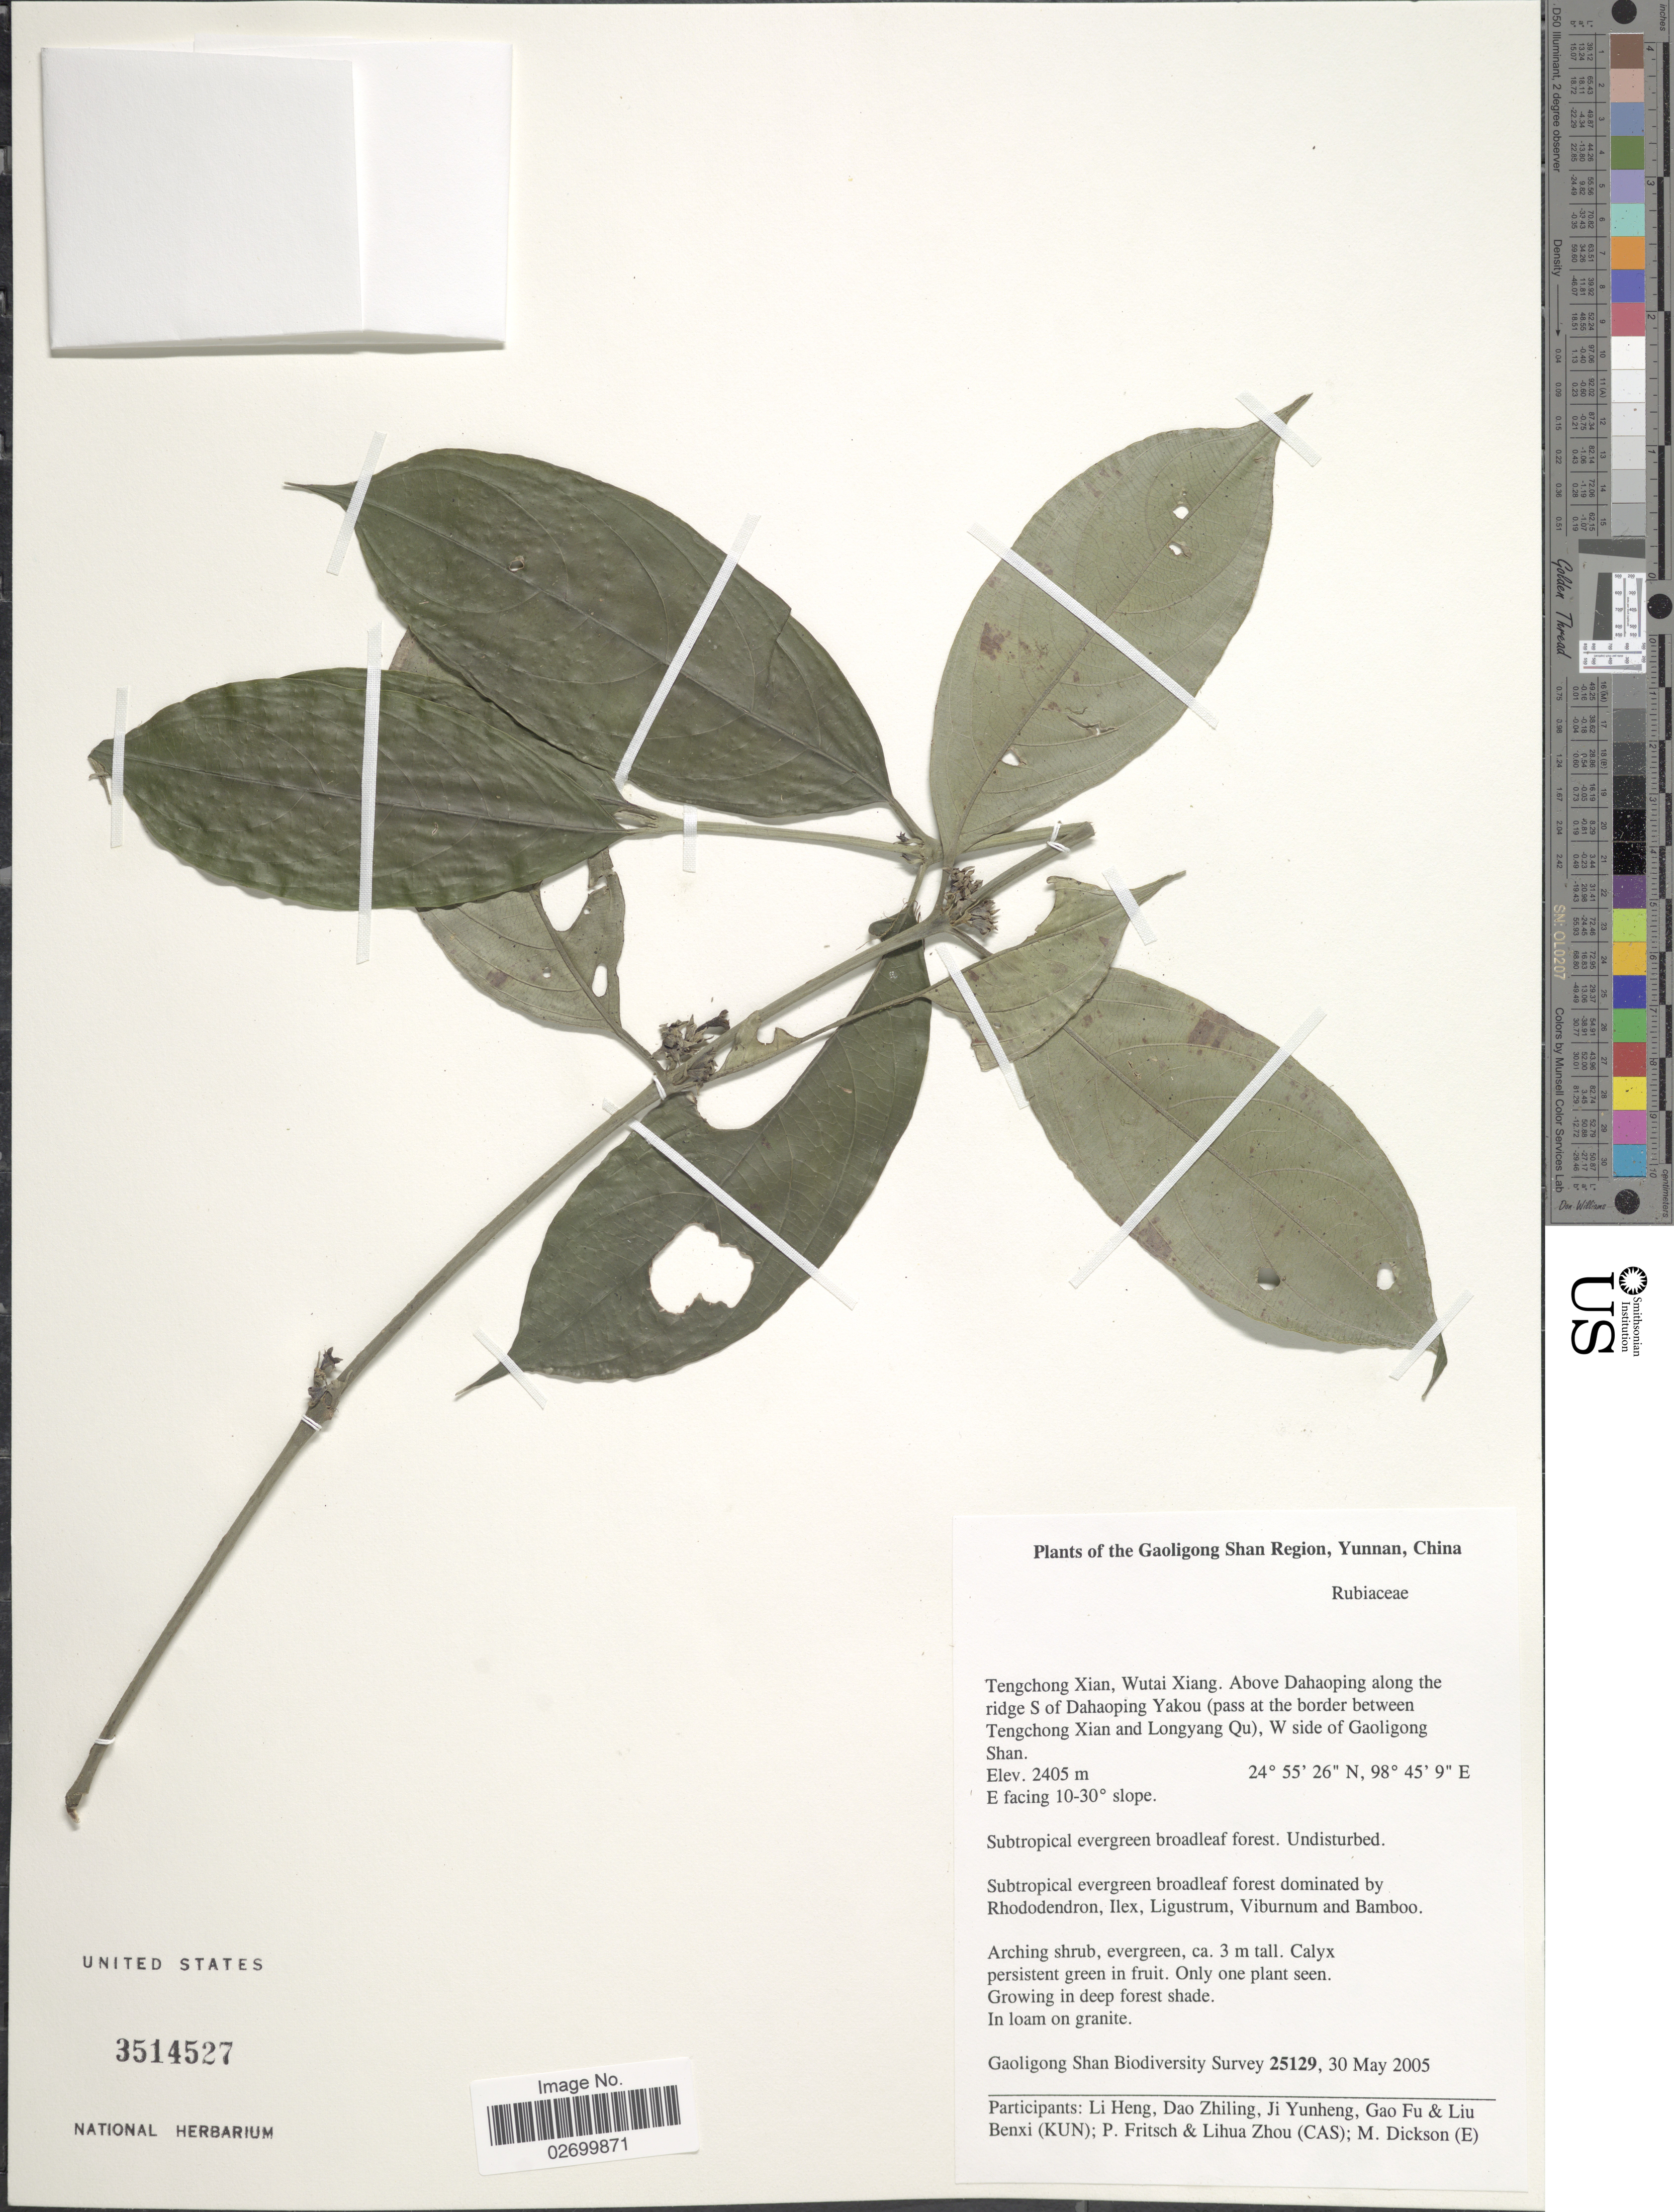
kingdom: Plantae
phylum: Tracheophyta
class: Magnoliopsida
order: Gentianales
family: Rubiaceae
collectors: Gaoligong Shan Biodiversity Survey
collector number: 25129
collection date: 2005-05-30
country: China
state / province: Yunnan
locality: Gaoligong Shan Region, Tengchong Xian, Wutai Xiang. Above Dahaoping along the ridge S of Dahaoping Yakou (pass at the border between Tengchong Xian and Longyang Qu) W side of Gaoligong Shan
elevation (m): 2405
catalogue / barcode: US 3514527